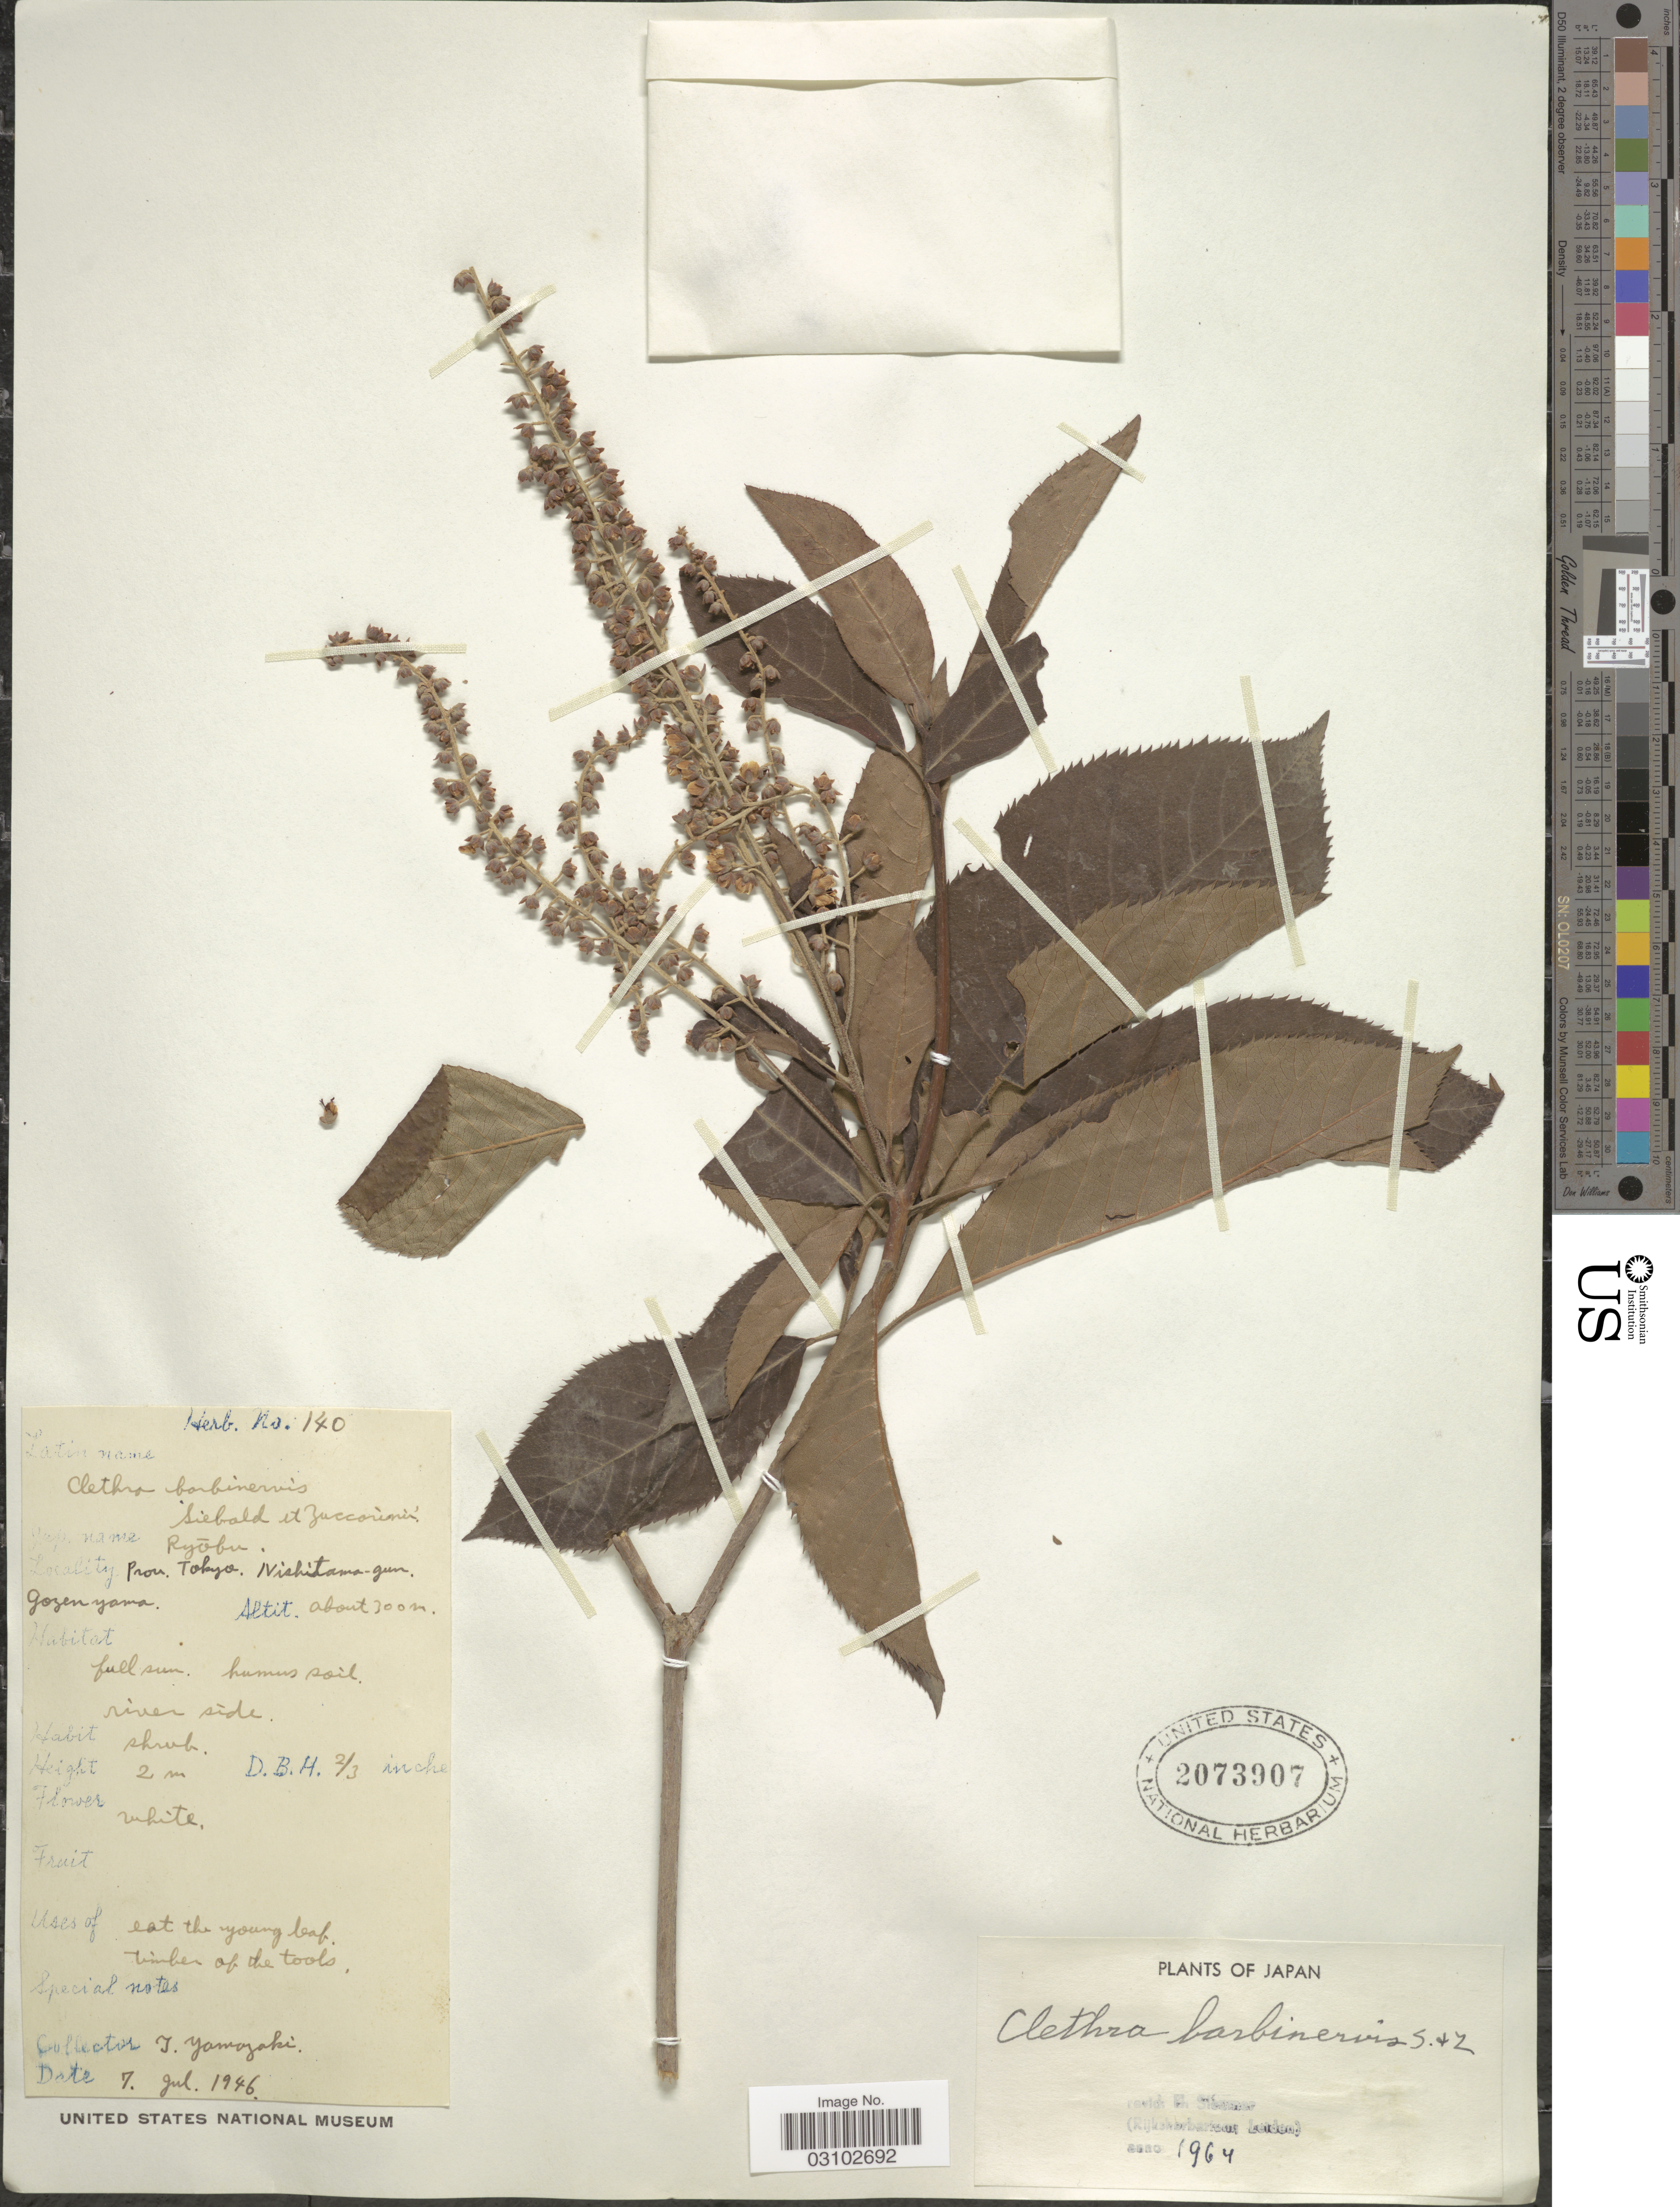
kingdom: Plantae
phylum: Tracheophyta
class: Magnoliopsida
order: Ericales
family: Clethraceae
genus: Clethra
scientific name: Clethra barbinervis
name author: Siebold & Zucc.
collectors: T. Yamazaki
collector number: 140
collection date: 1946-07-07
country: Japan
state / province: Tokyo, Federal City of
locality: Nishitama-gun. Gozenyama.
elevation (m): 300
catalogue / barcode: US 2073907